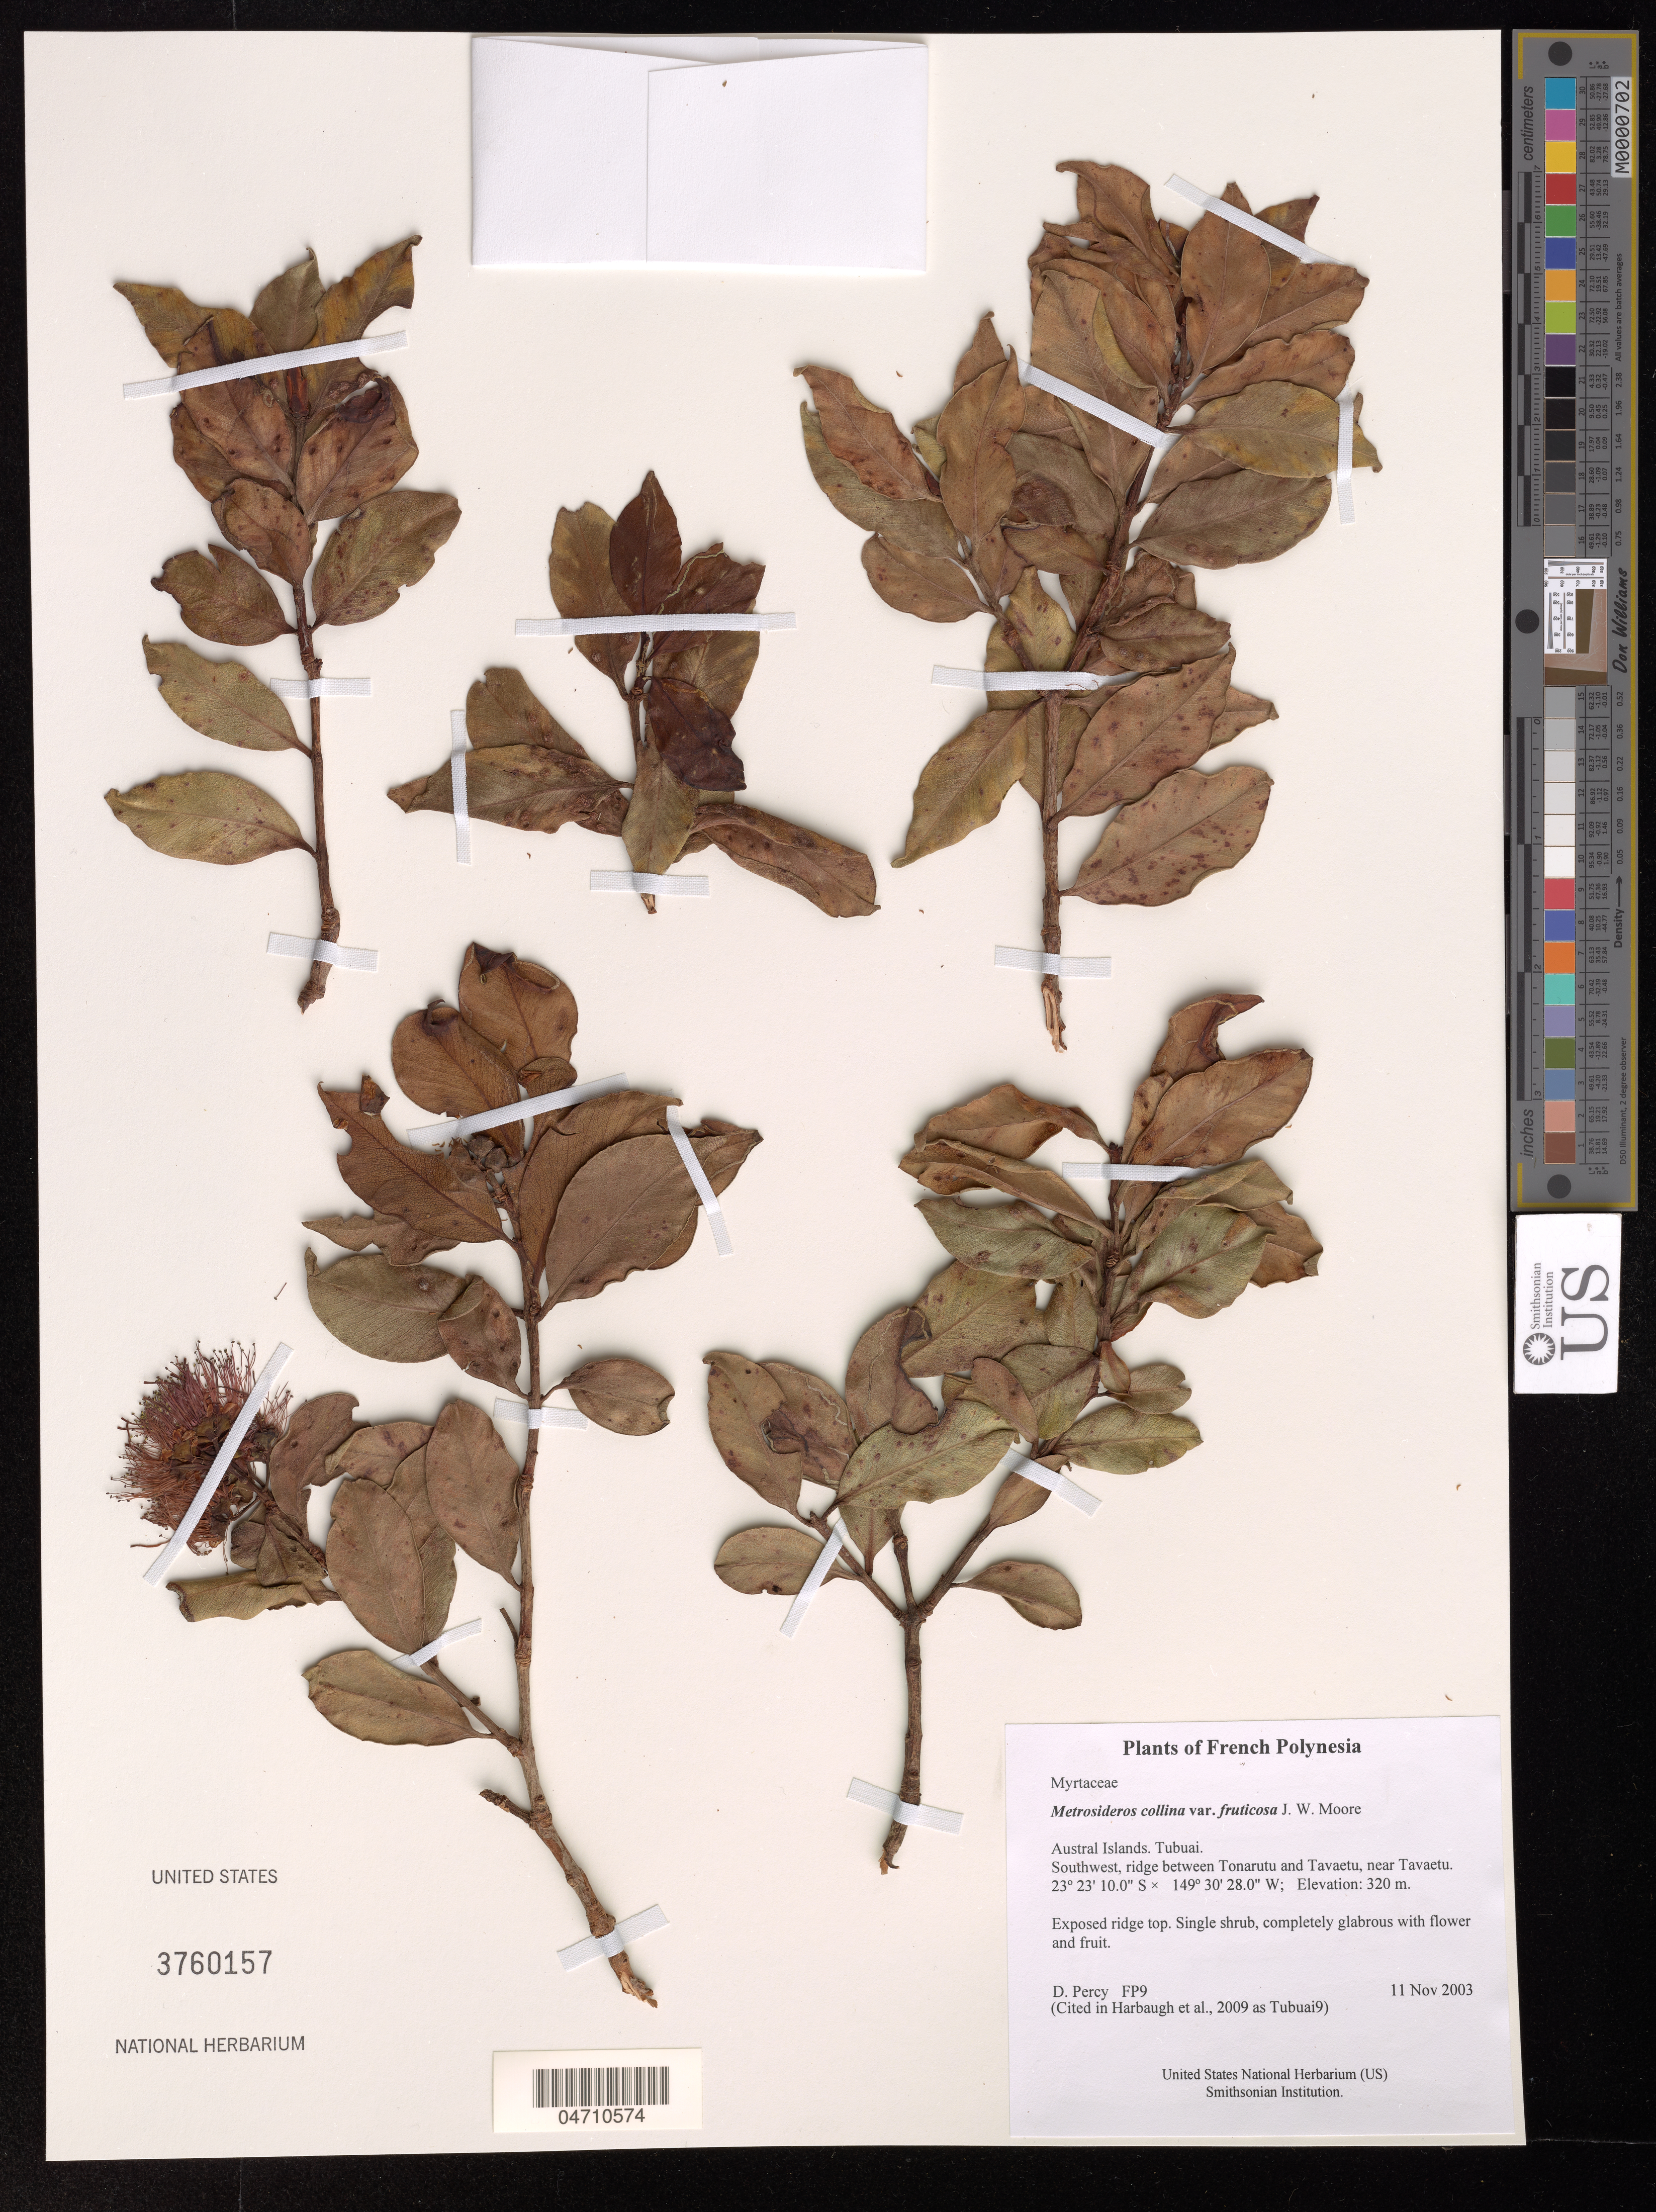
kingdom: Plantae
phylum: Tracheophyta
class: Magnoliopsida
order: Myrtales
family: Myrtaceae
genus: Metrosideros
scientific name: Metrosideros collina var. fruticosa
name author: J.W. Moore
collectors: D. Percy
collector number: FP9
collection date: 2003-11-11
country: French Polynesia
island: Tubuai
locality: Southwest, ridge between Tonarutu and Tavaetu, near Tavaetu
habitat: Exposed ridge top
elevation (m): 320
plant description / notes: Cited in Harbaugh et al., 2009 as Tubuai5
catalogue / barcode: US 3760157